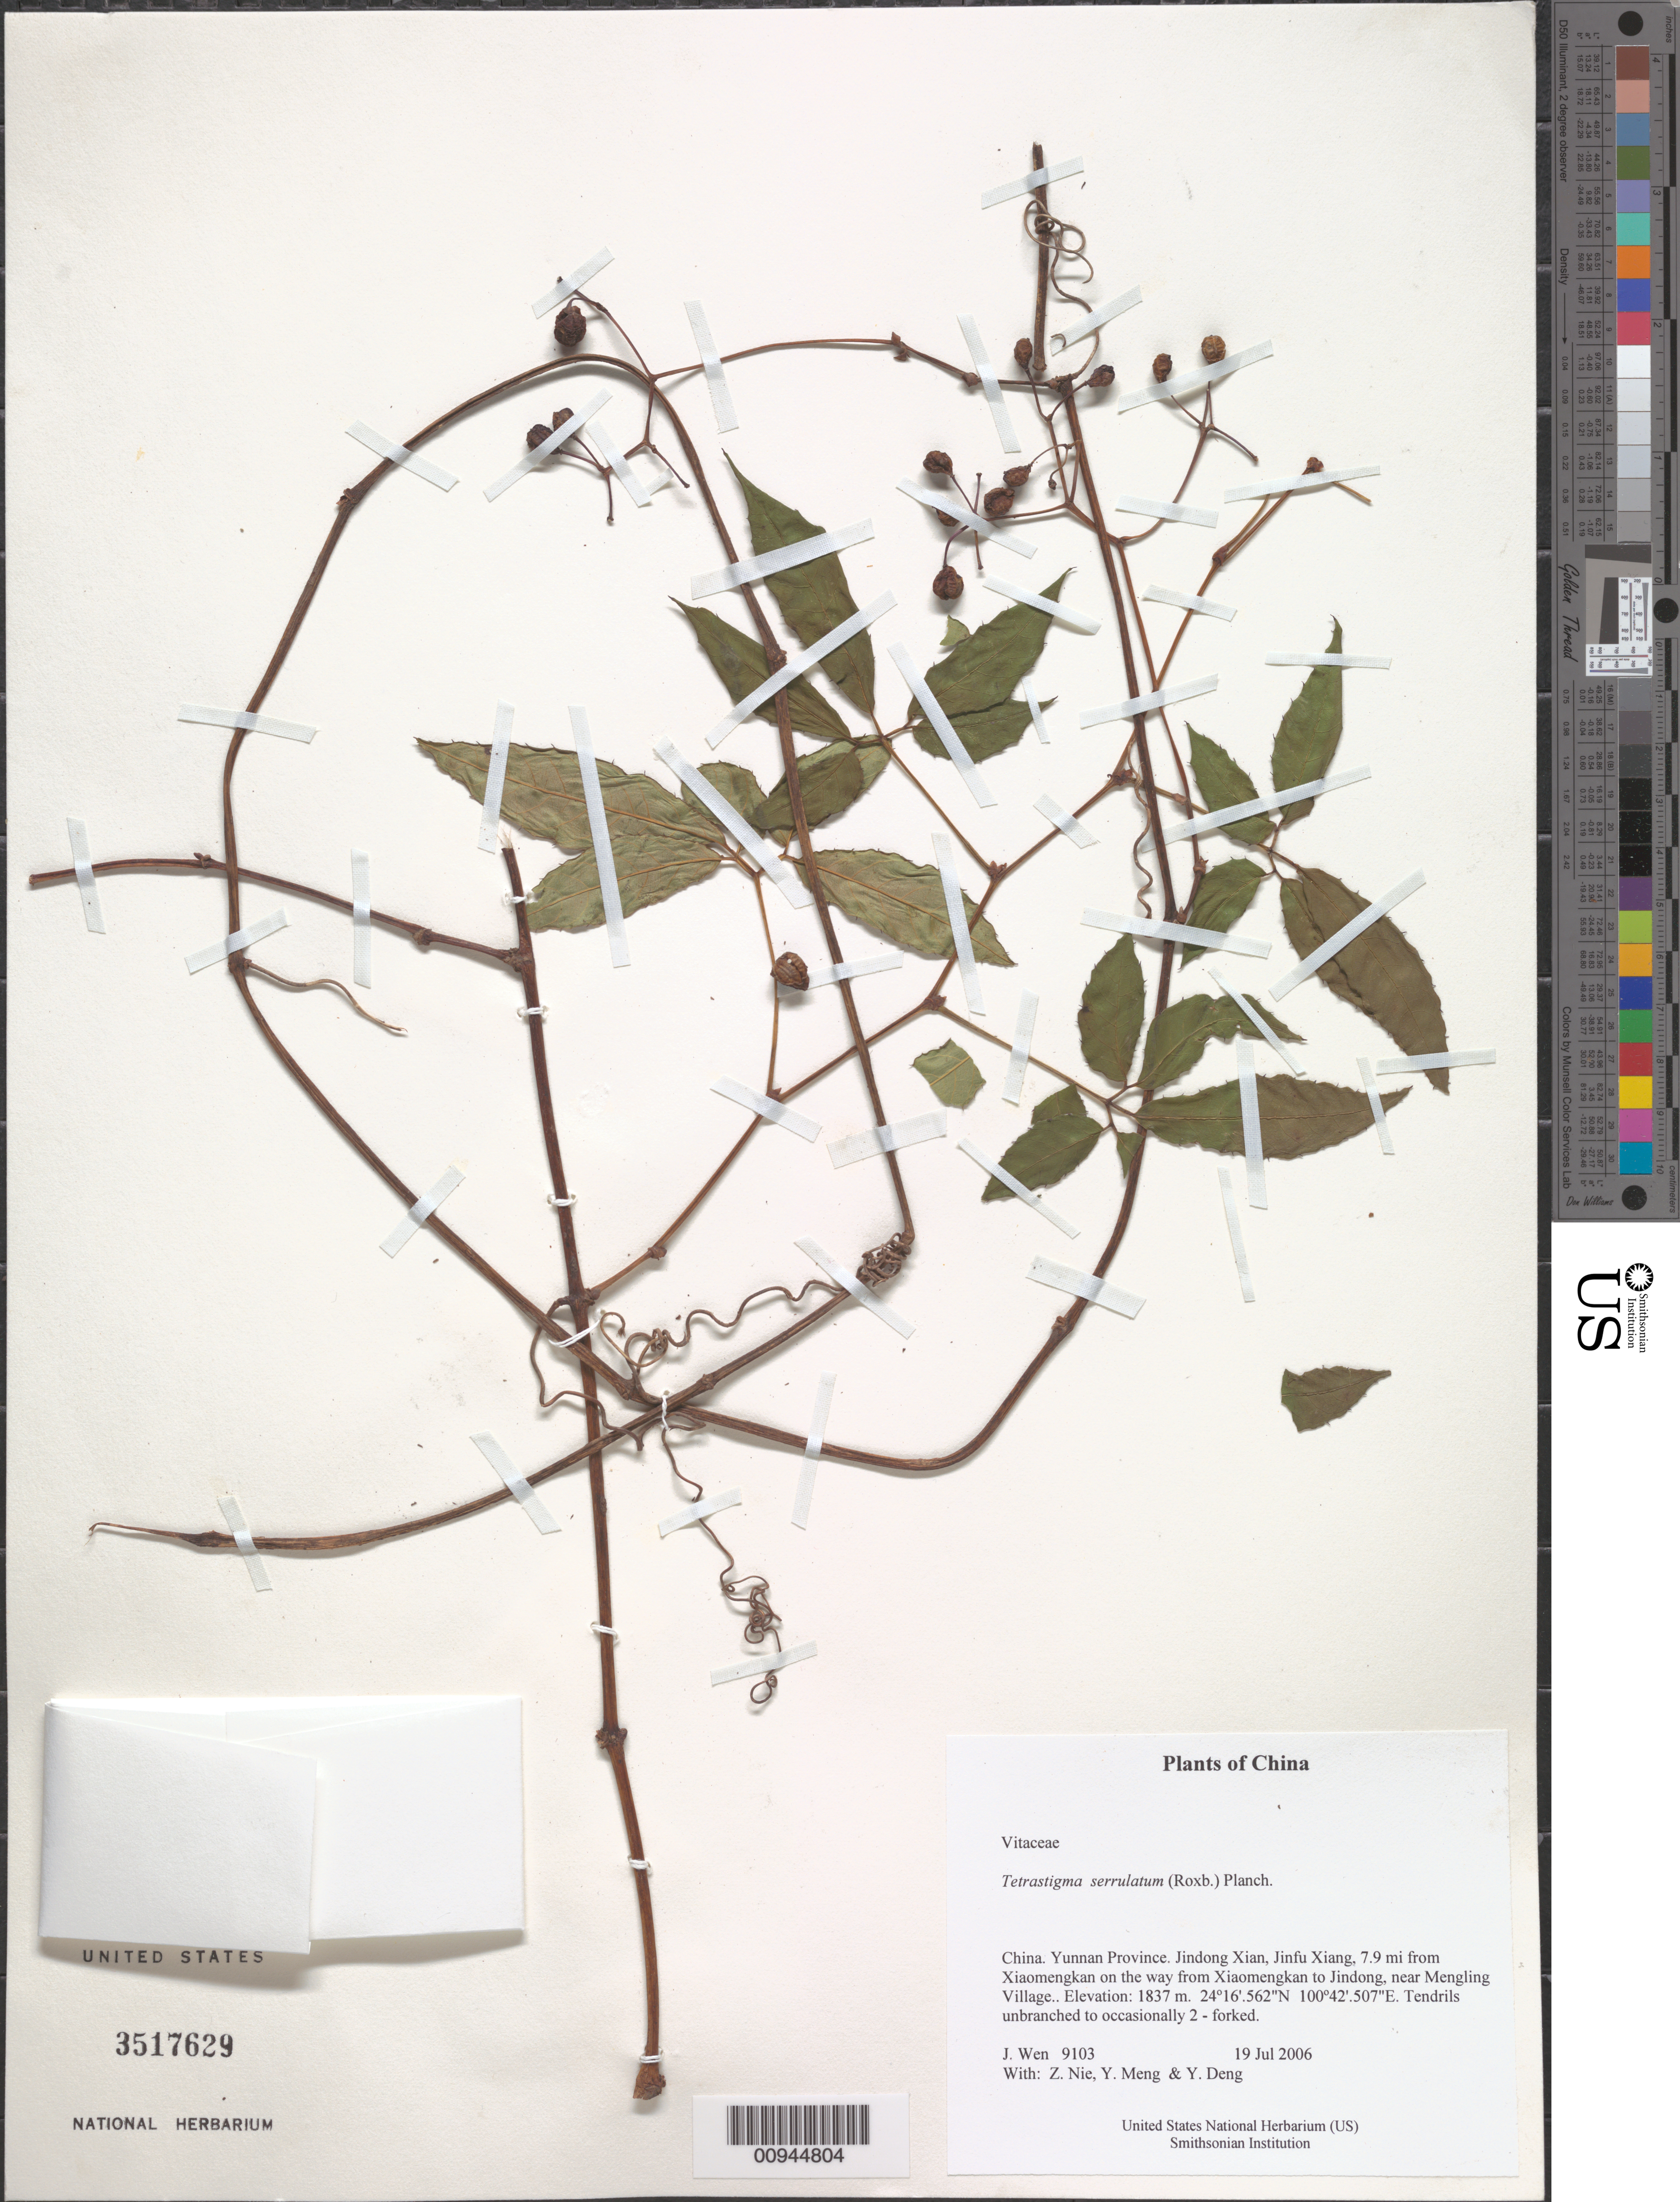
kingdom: Plantae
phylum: Tracheophyta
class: Magnoliopsida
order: Vitales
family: Vitaceae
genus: Tetrastigma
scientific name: Tetrastigma serrulatum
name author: (Roxb.) Planch.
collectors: J. Wen, Z. Nie, Y. Meng & Y. Deng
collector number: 9103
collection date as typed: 19 Jul 2006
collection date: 2006-07-19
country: China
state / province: Yunnan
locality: Yunnan Province. Jindong Xian, Jinfu Xiang, 7.9 mi from Xiaomengkan on the way from Xiaomengkan to Jindong, near Mengling Village..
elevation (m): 1837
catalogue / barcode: US 3517629